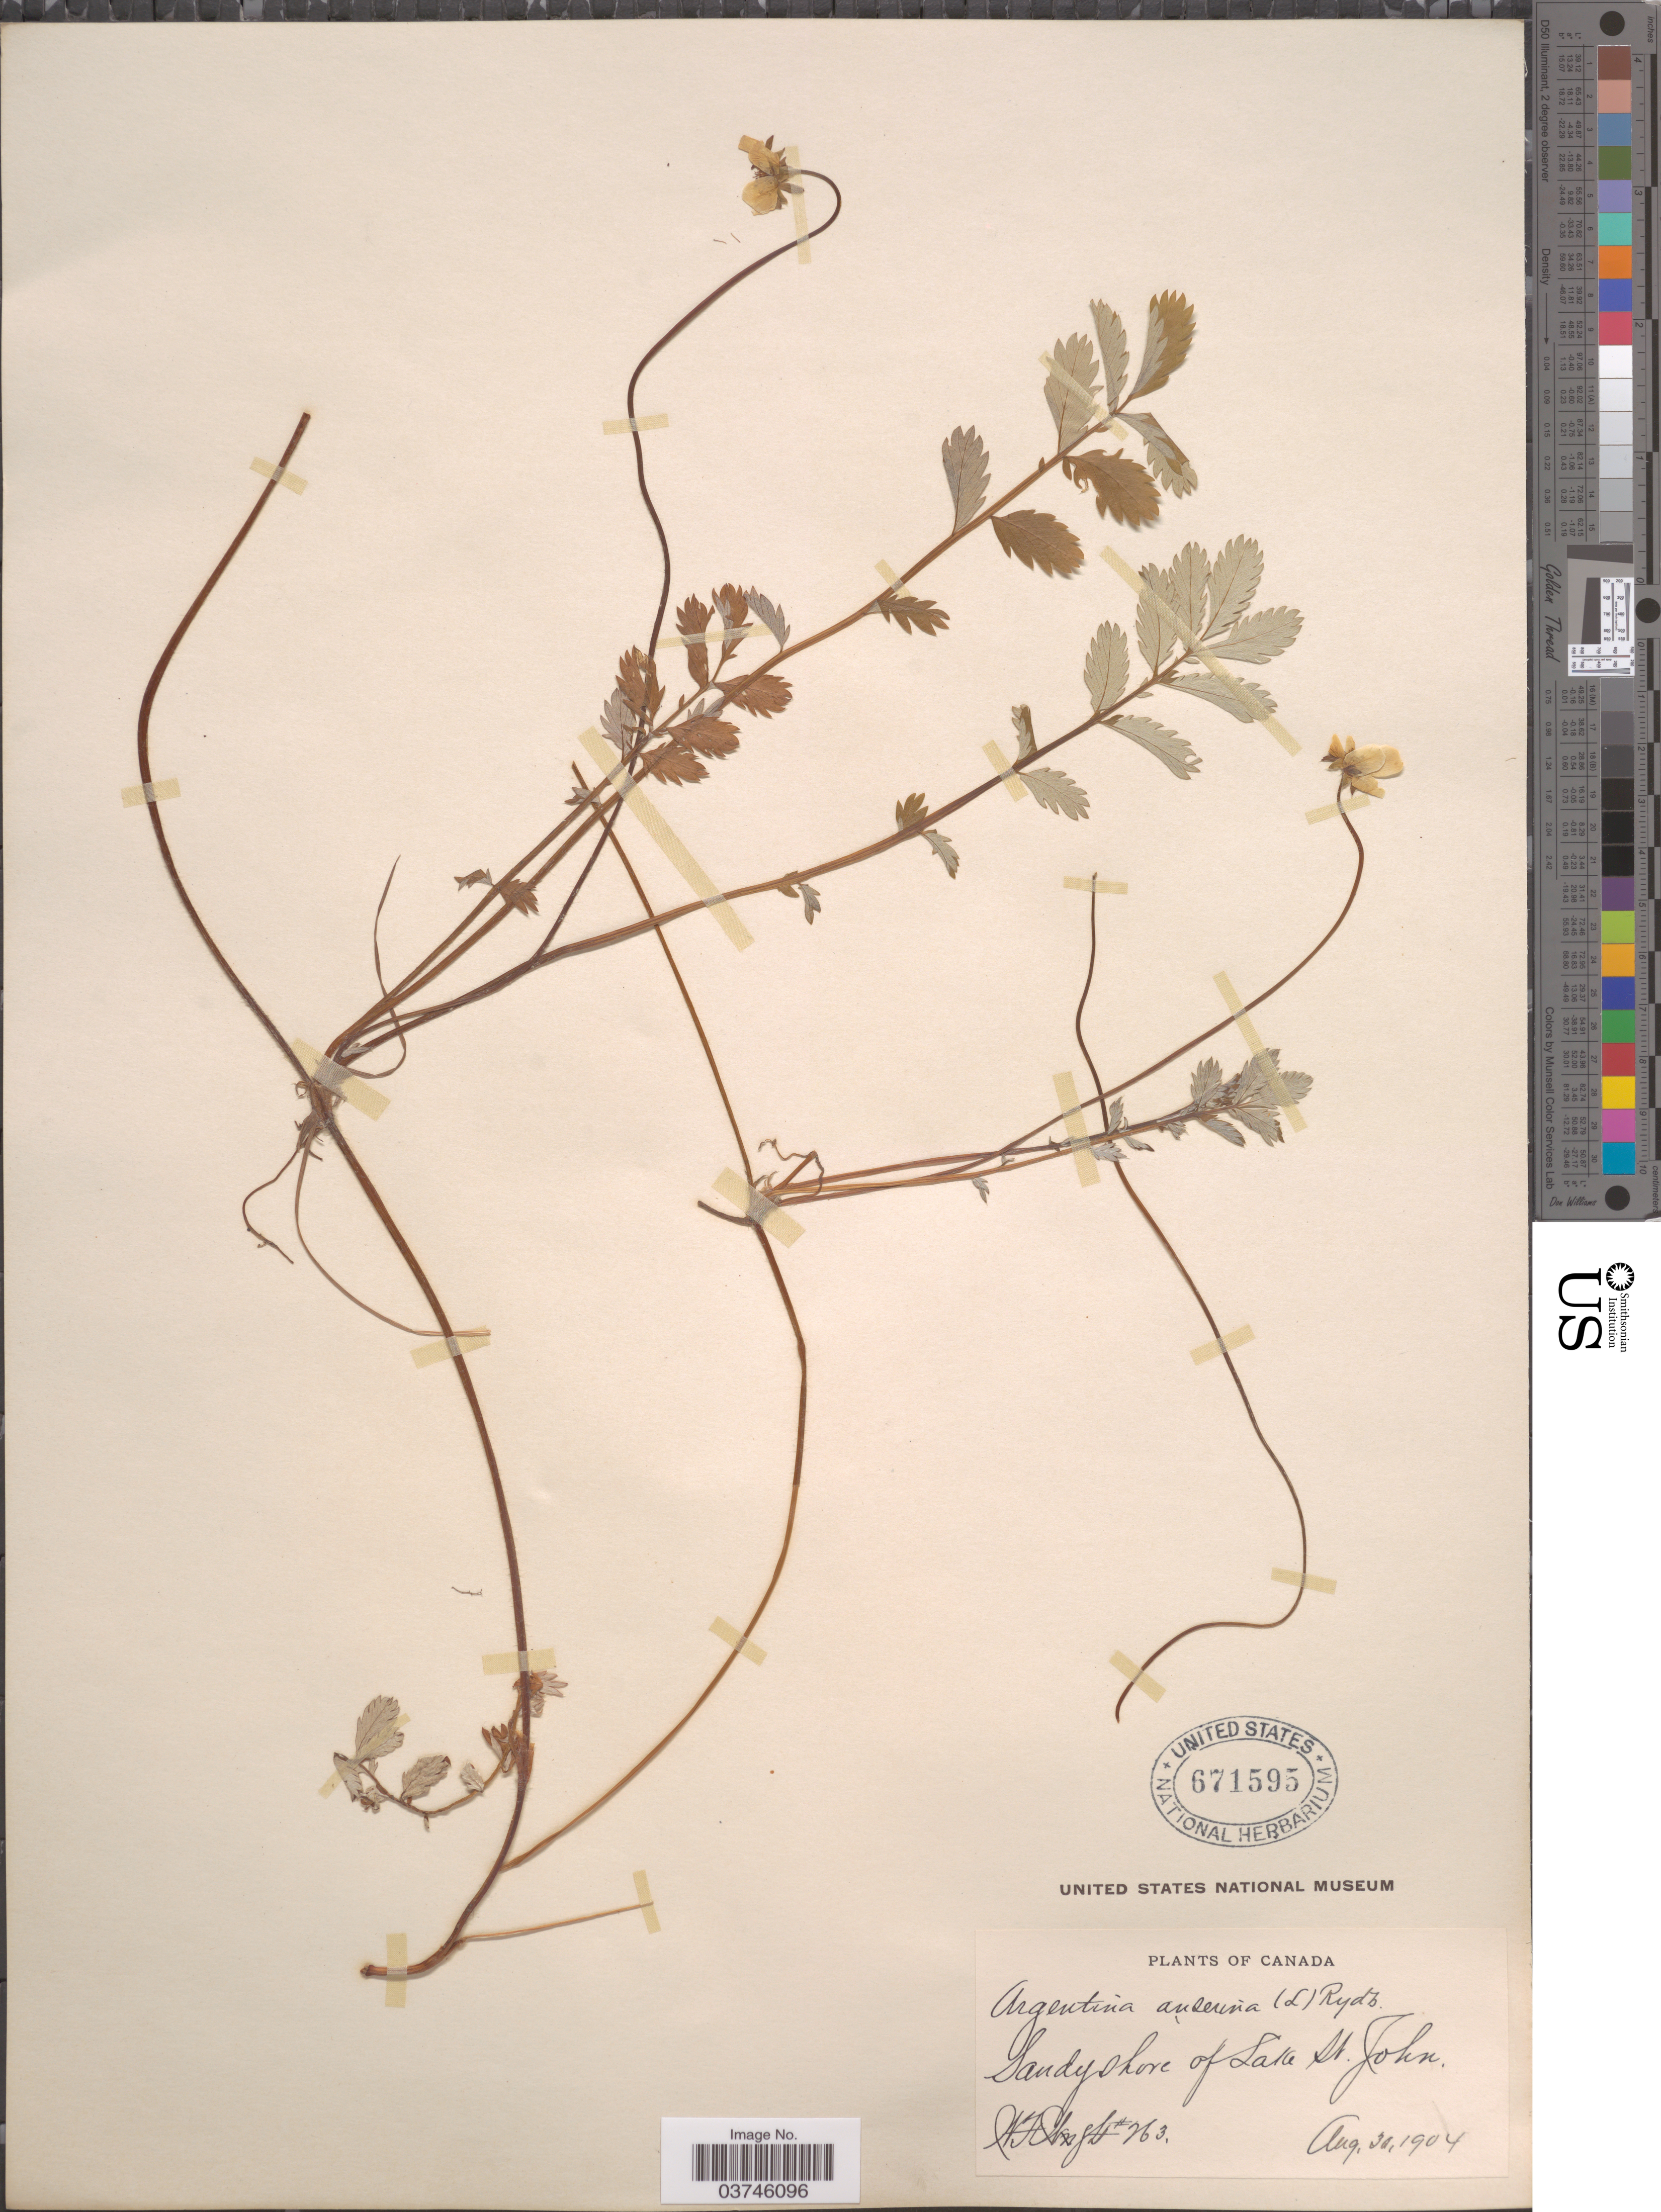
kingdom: Plantae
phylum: Tracheophyta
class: Magnoliopsida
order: Rosales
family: Rosaceae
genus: Argentina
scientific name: Argentina anserina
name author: (L.) Rydb.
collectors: W. Wright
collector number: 763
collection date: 1904-08-30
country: Canada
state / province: Ontario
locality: Sandy shore of Lake St. John.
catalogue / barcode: US 671595